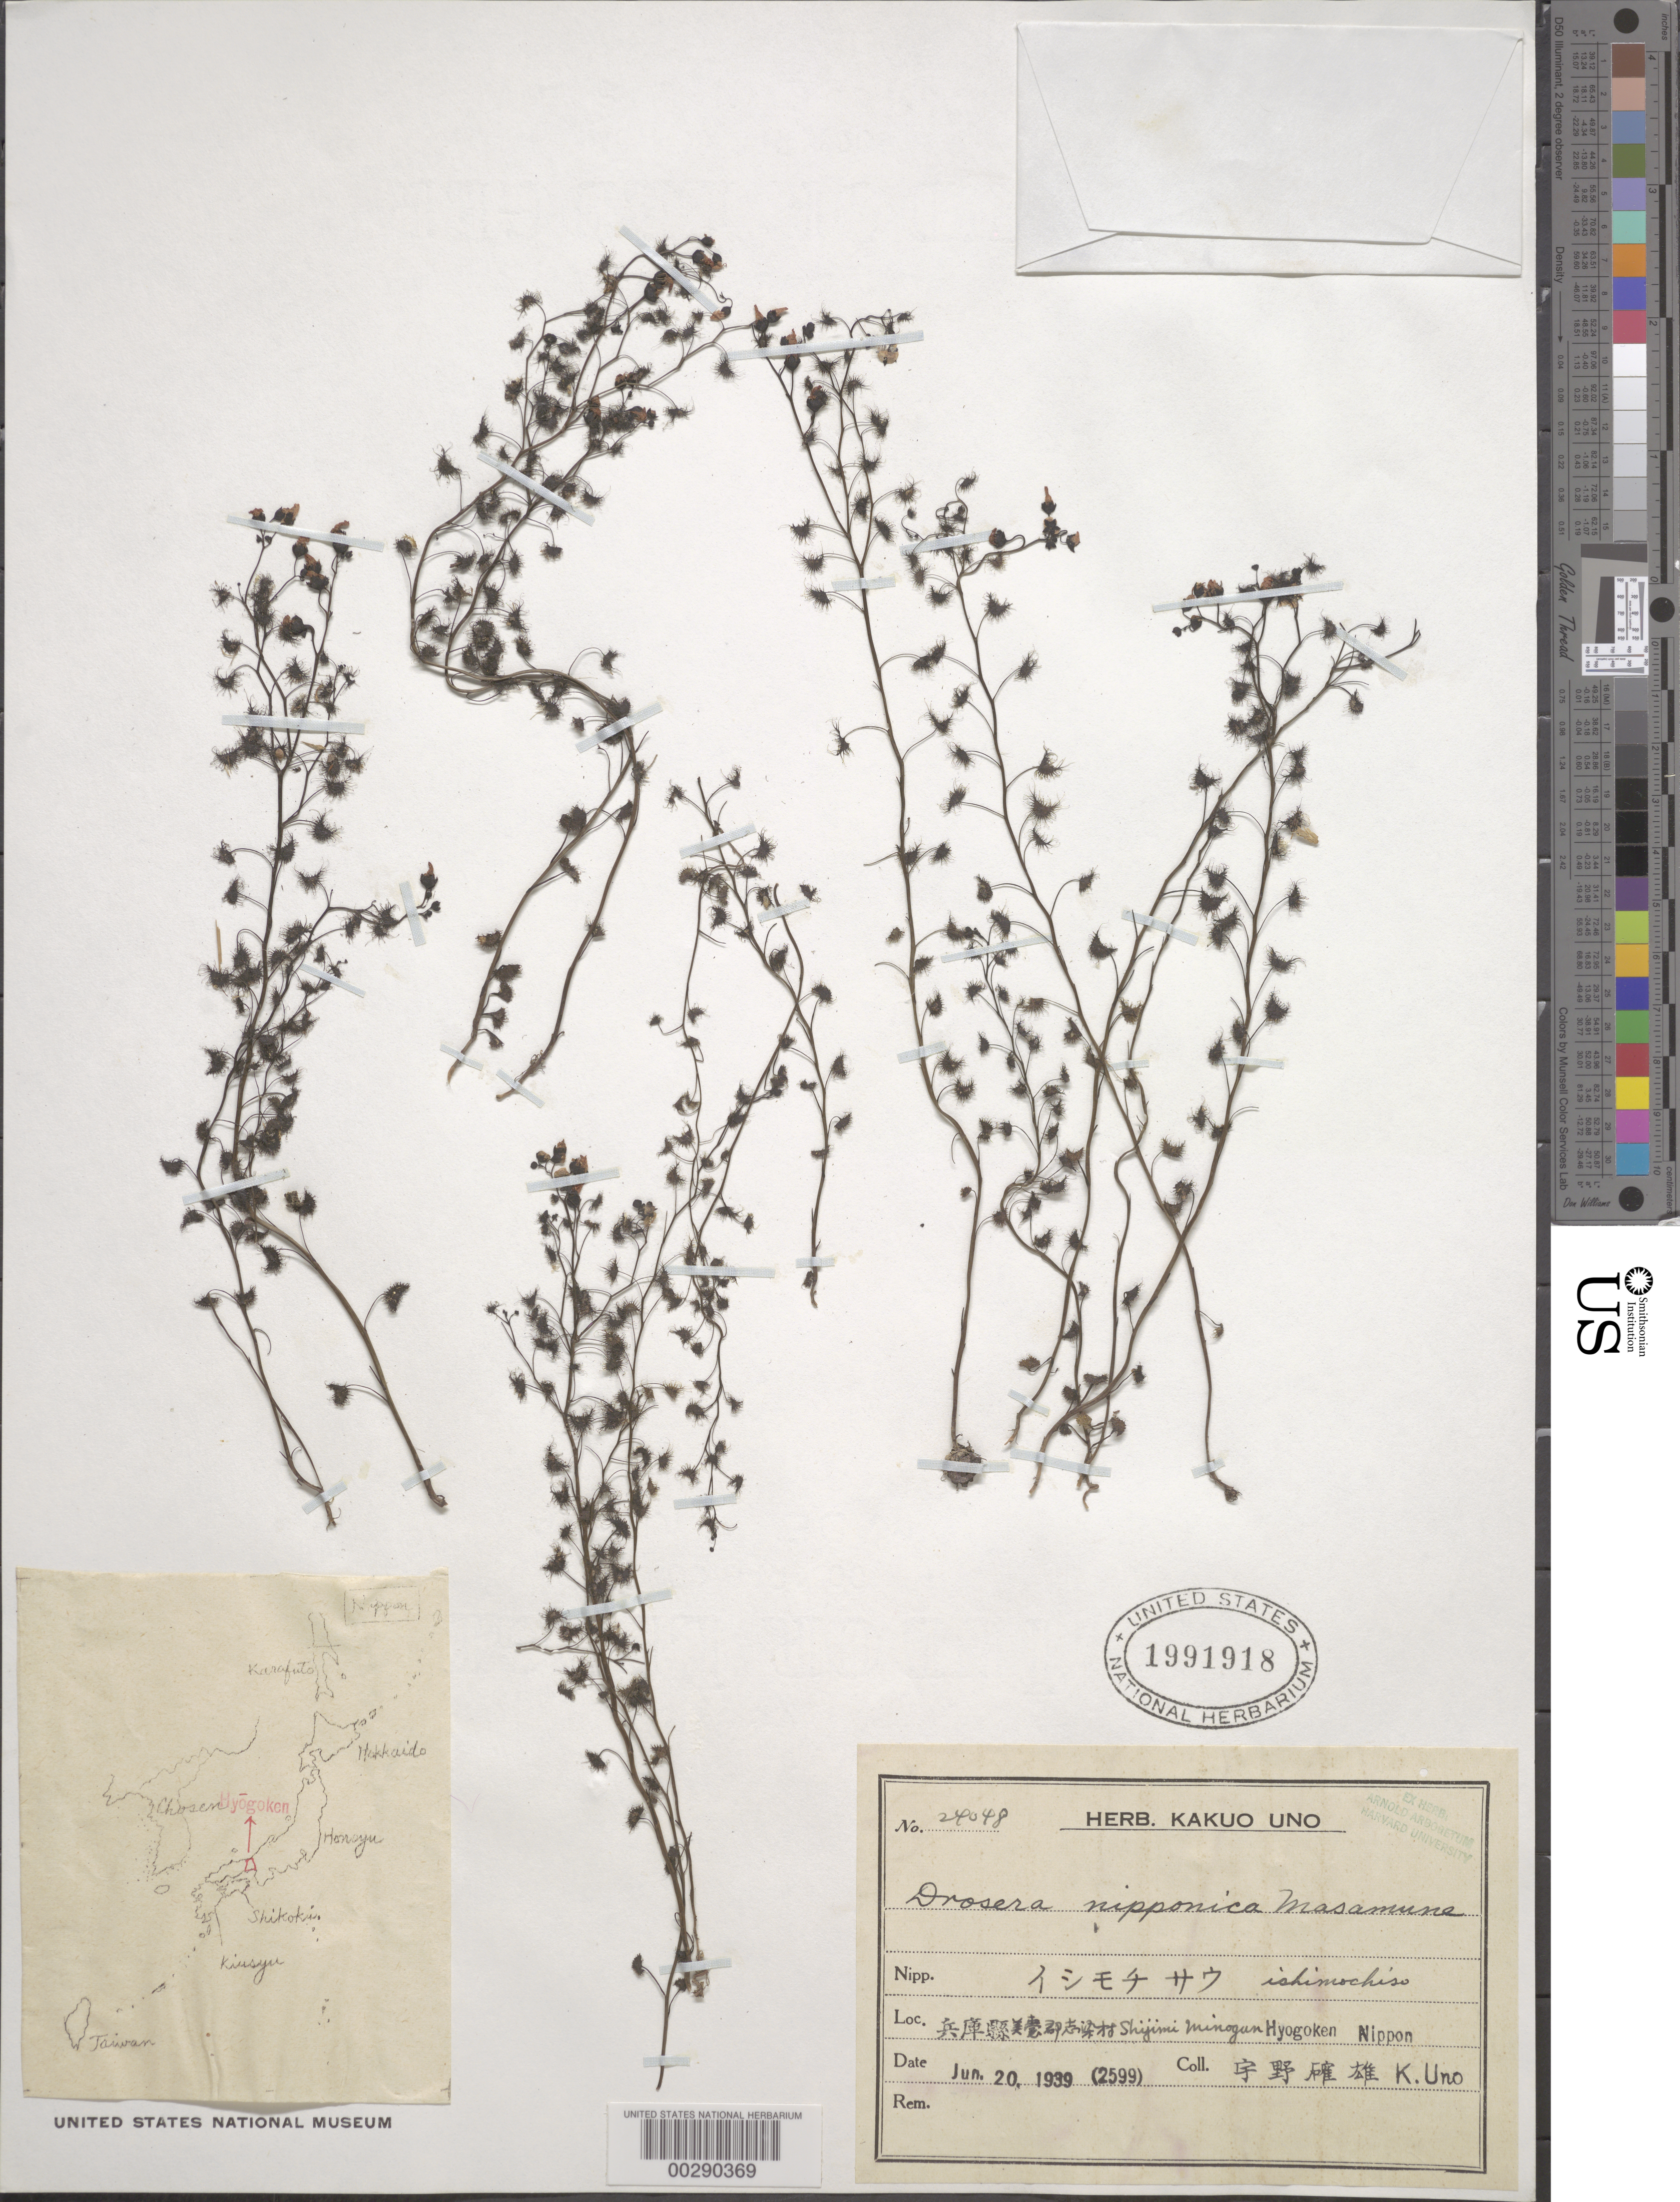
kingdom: Plantae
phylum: Tracheophyta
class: Magnoliopsida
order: Caryophyllales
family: Droseraceae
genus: Drosera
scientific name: Drosera peltata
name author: Sm. ex Willd.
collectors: K. Uno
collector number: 2599 (herb. K. Uno 24048)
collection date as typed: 20 Jun 1939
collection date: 1939-06-20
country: Japan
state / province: Hyogo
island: Honshu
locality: Shijimi minogan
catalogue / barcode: US 1991918